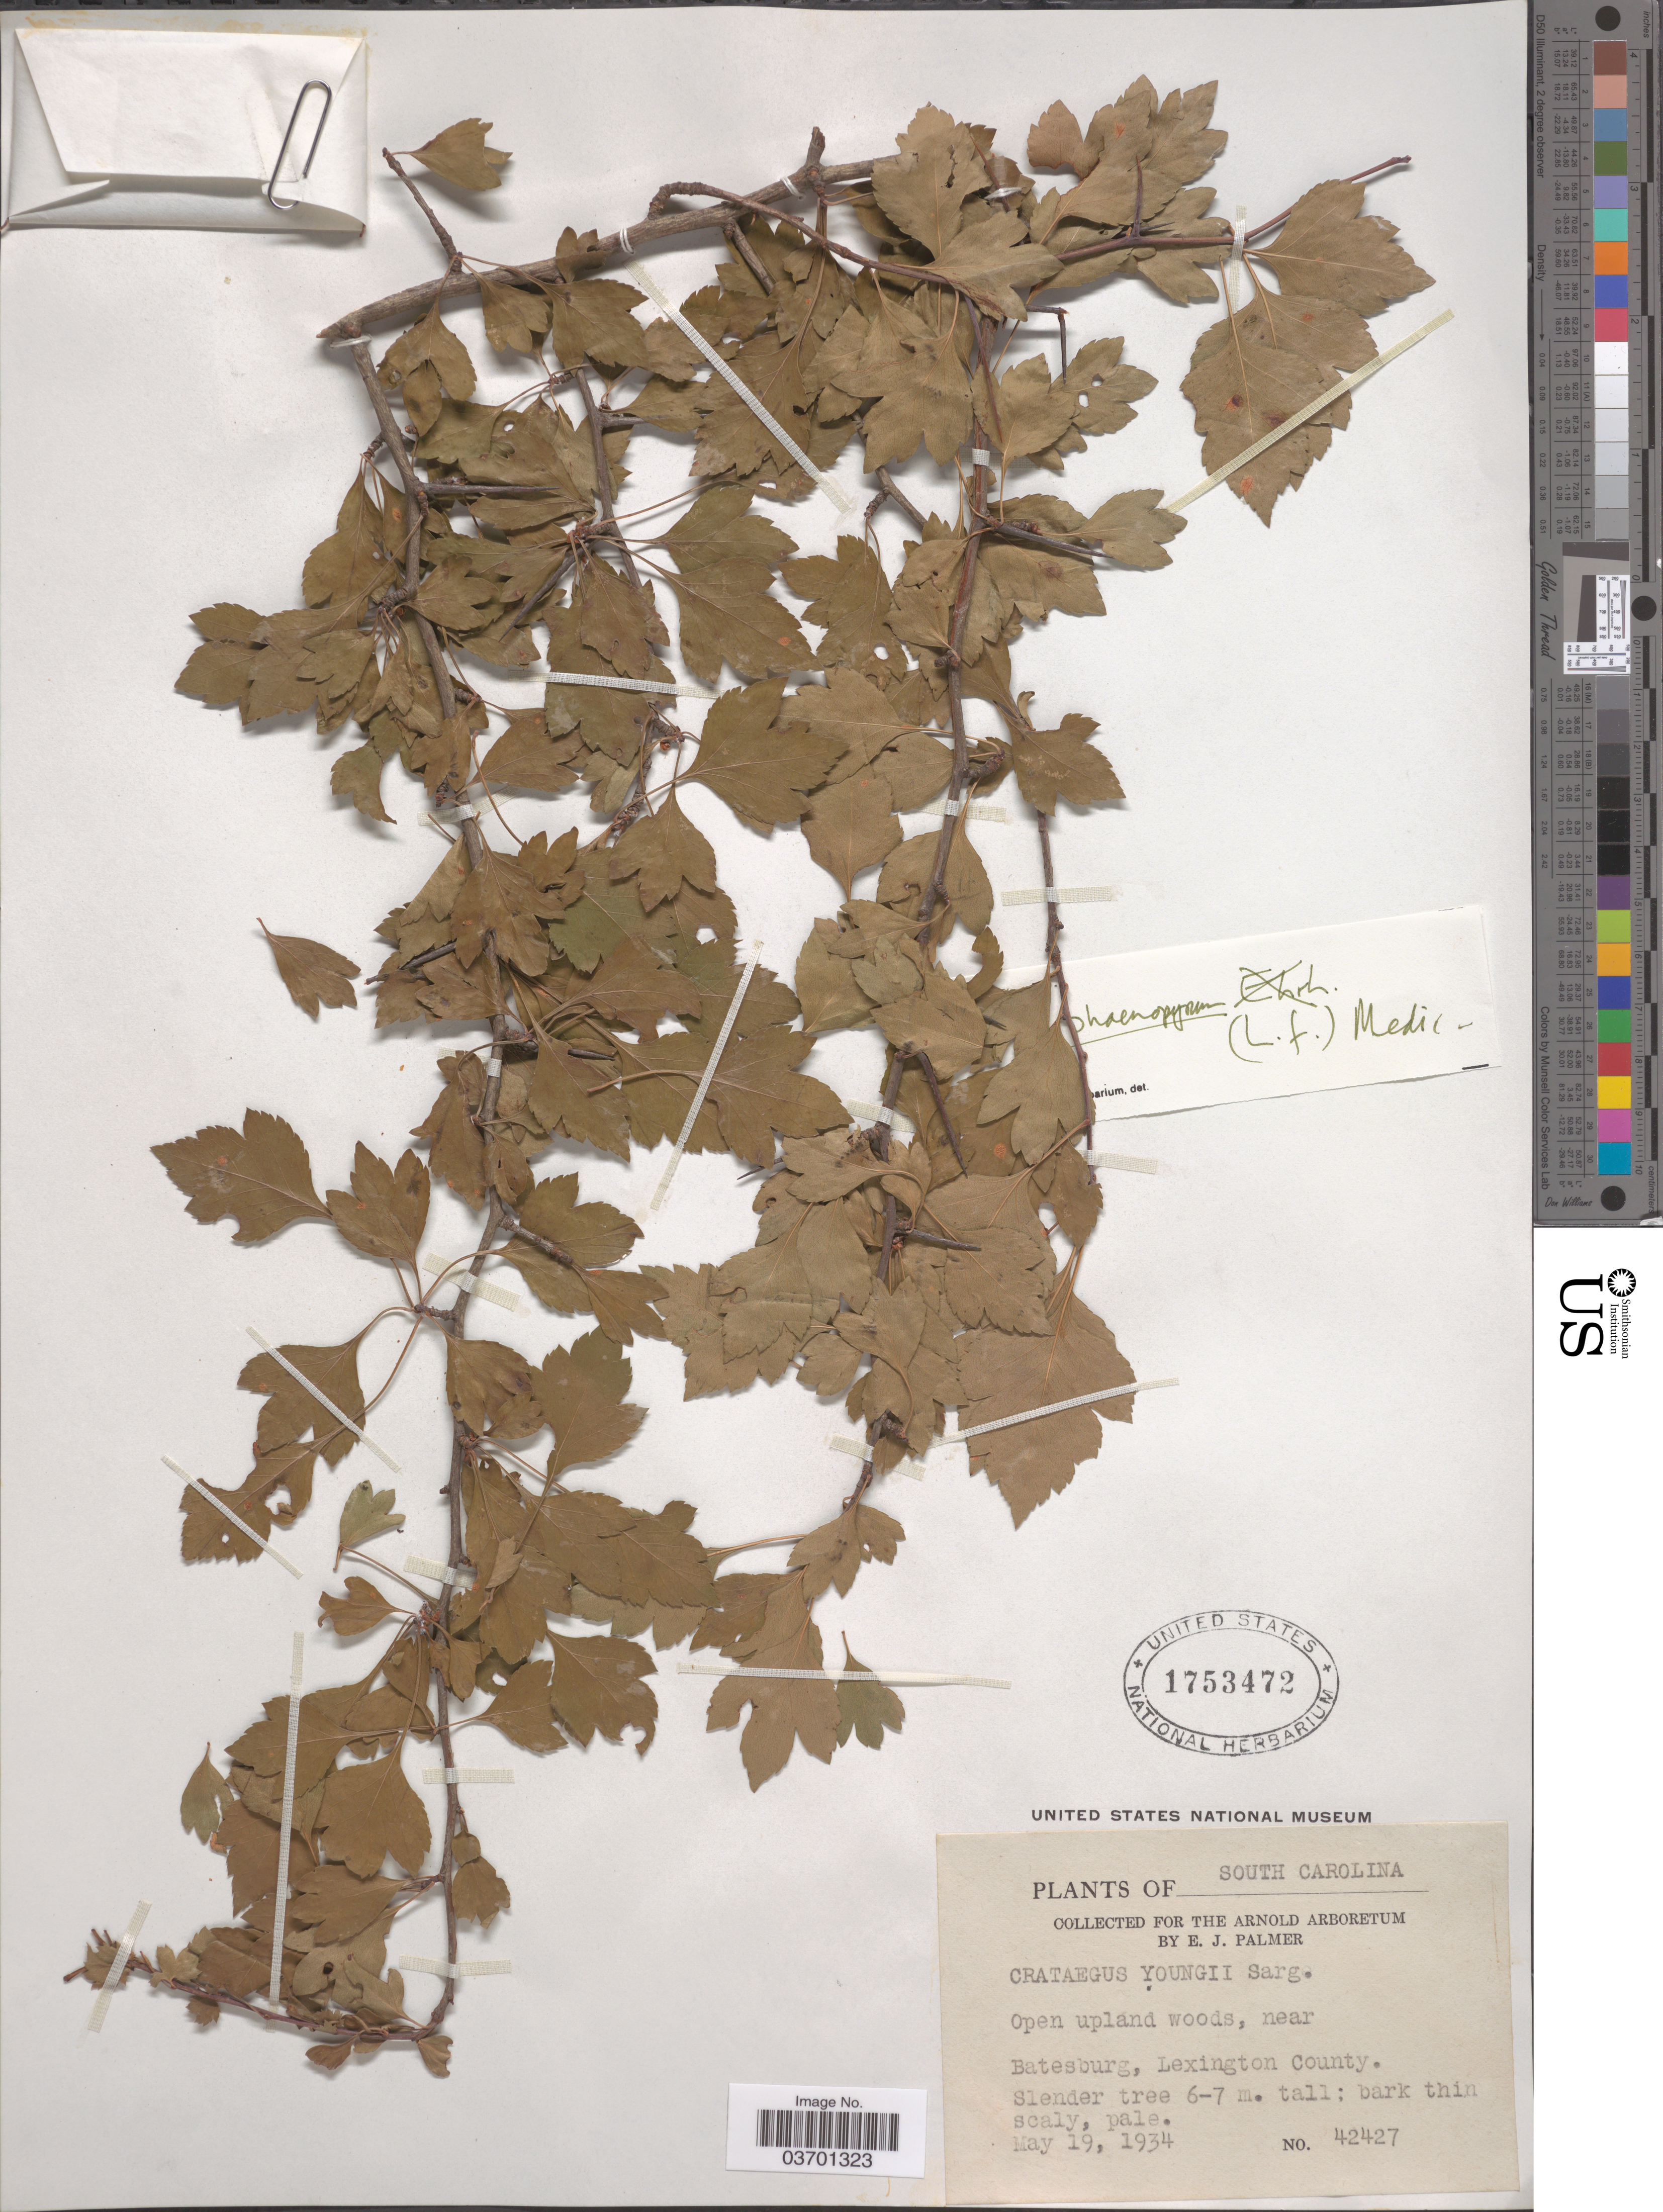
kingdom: Plantae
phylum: Tracheophyta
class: Magnoliopsida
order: Rosales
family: Rosaceae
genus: Crataegus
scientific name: Crataegus phaenopyrum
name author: (L. f.) Medik.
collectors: E. J. Palmer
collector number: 42427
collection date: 1934-05-19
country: United States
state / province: South Carolina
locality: Open upland woods, near Batesburg, Lexington County.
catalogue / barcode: US 1753472